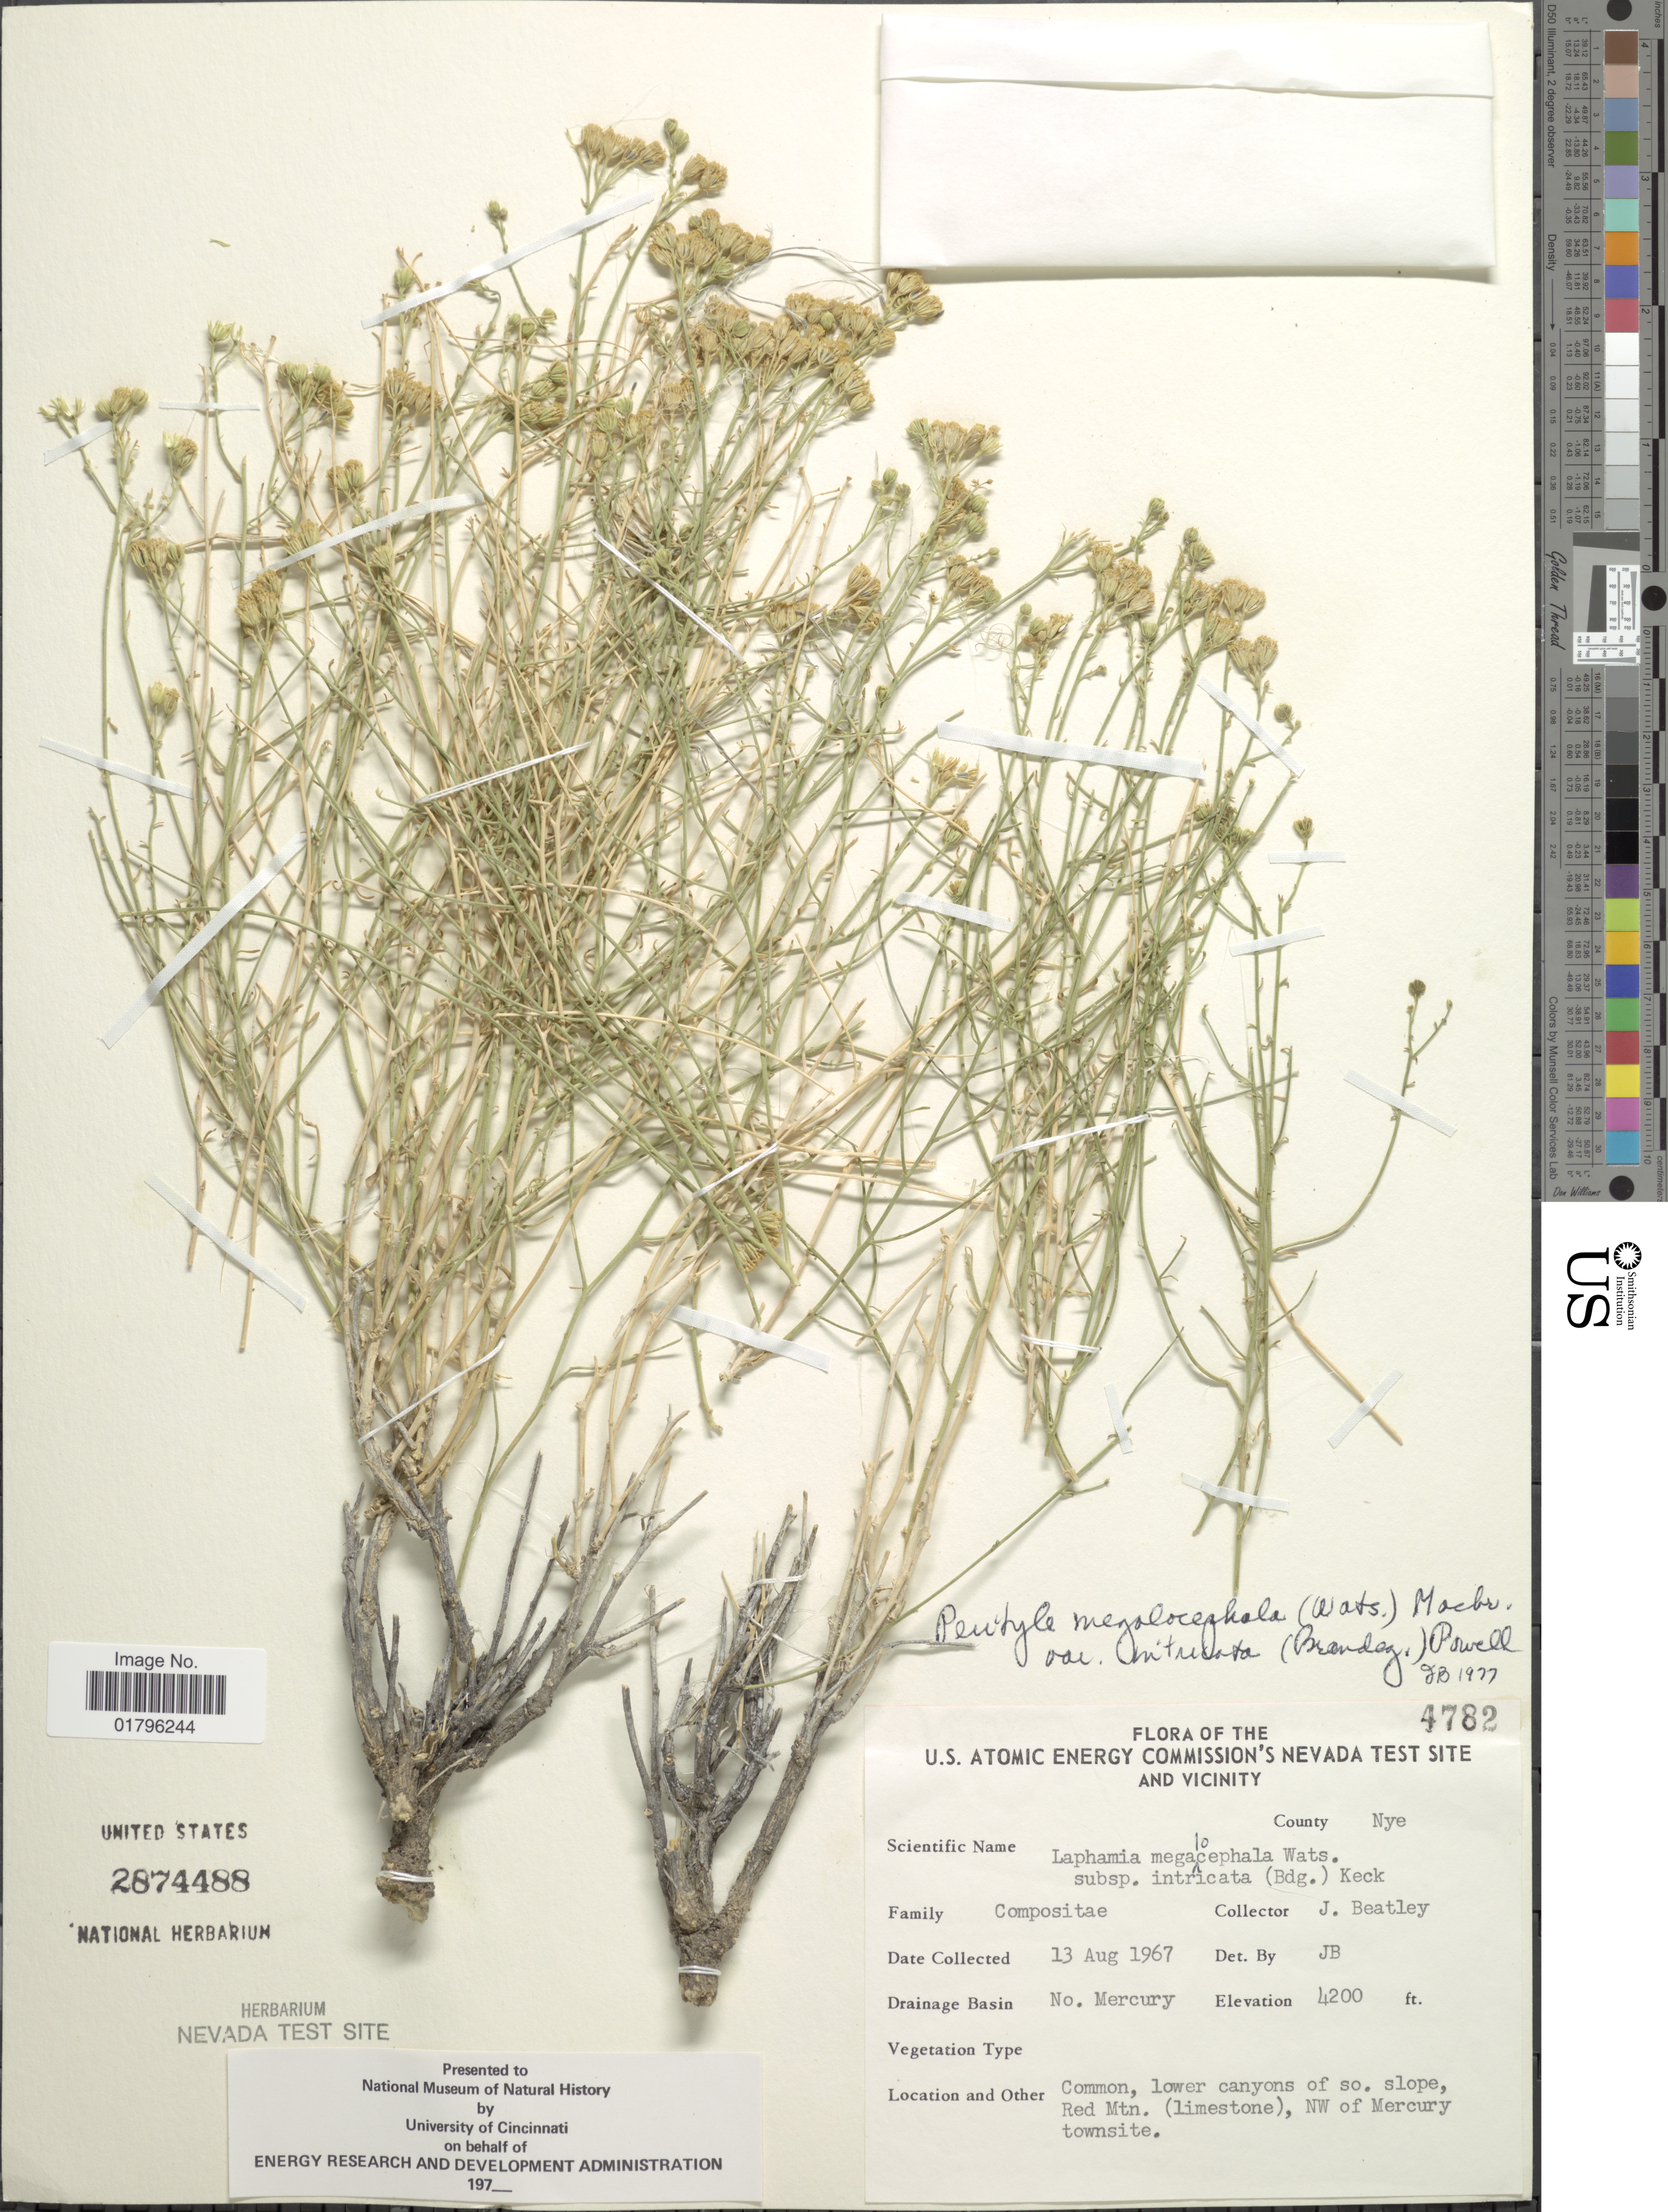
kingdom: Plantae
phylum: Tracheophyta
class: Magnoliopsida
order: Asterales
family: Asteraceae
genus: Perityle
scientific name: Perityle megalocephala var. intricata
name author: (Brandegee) A.M. Powell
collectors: J. C. Beatley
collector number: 4782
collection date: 1967-08-13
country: United States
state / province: Nevada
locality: U. S. Atomic Energy Commission's Nevada Test Site and Vicinity, County Nye, No. Mercury, lower canyons so. slope, Red Mtn. (limestone), NW of Mercury townsite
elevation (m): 1280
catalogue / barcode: US 2874488